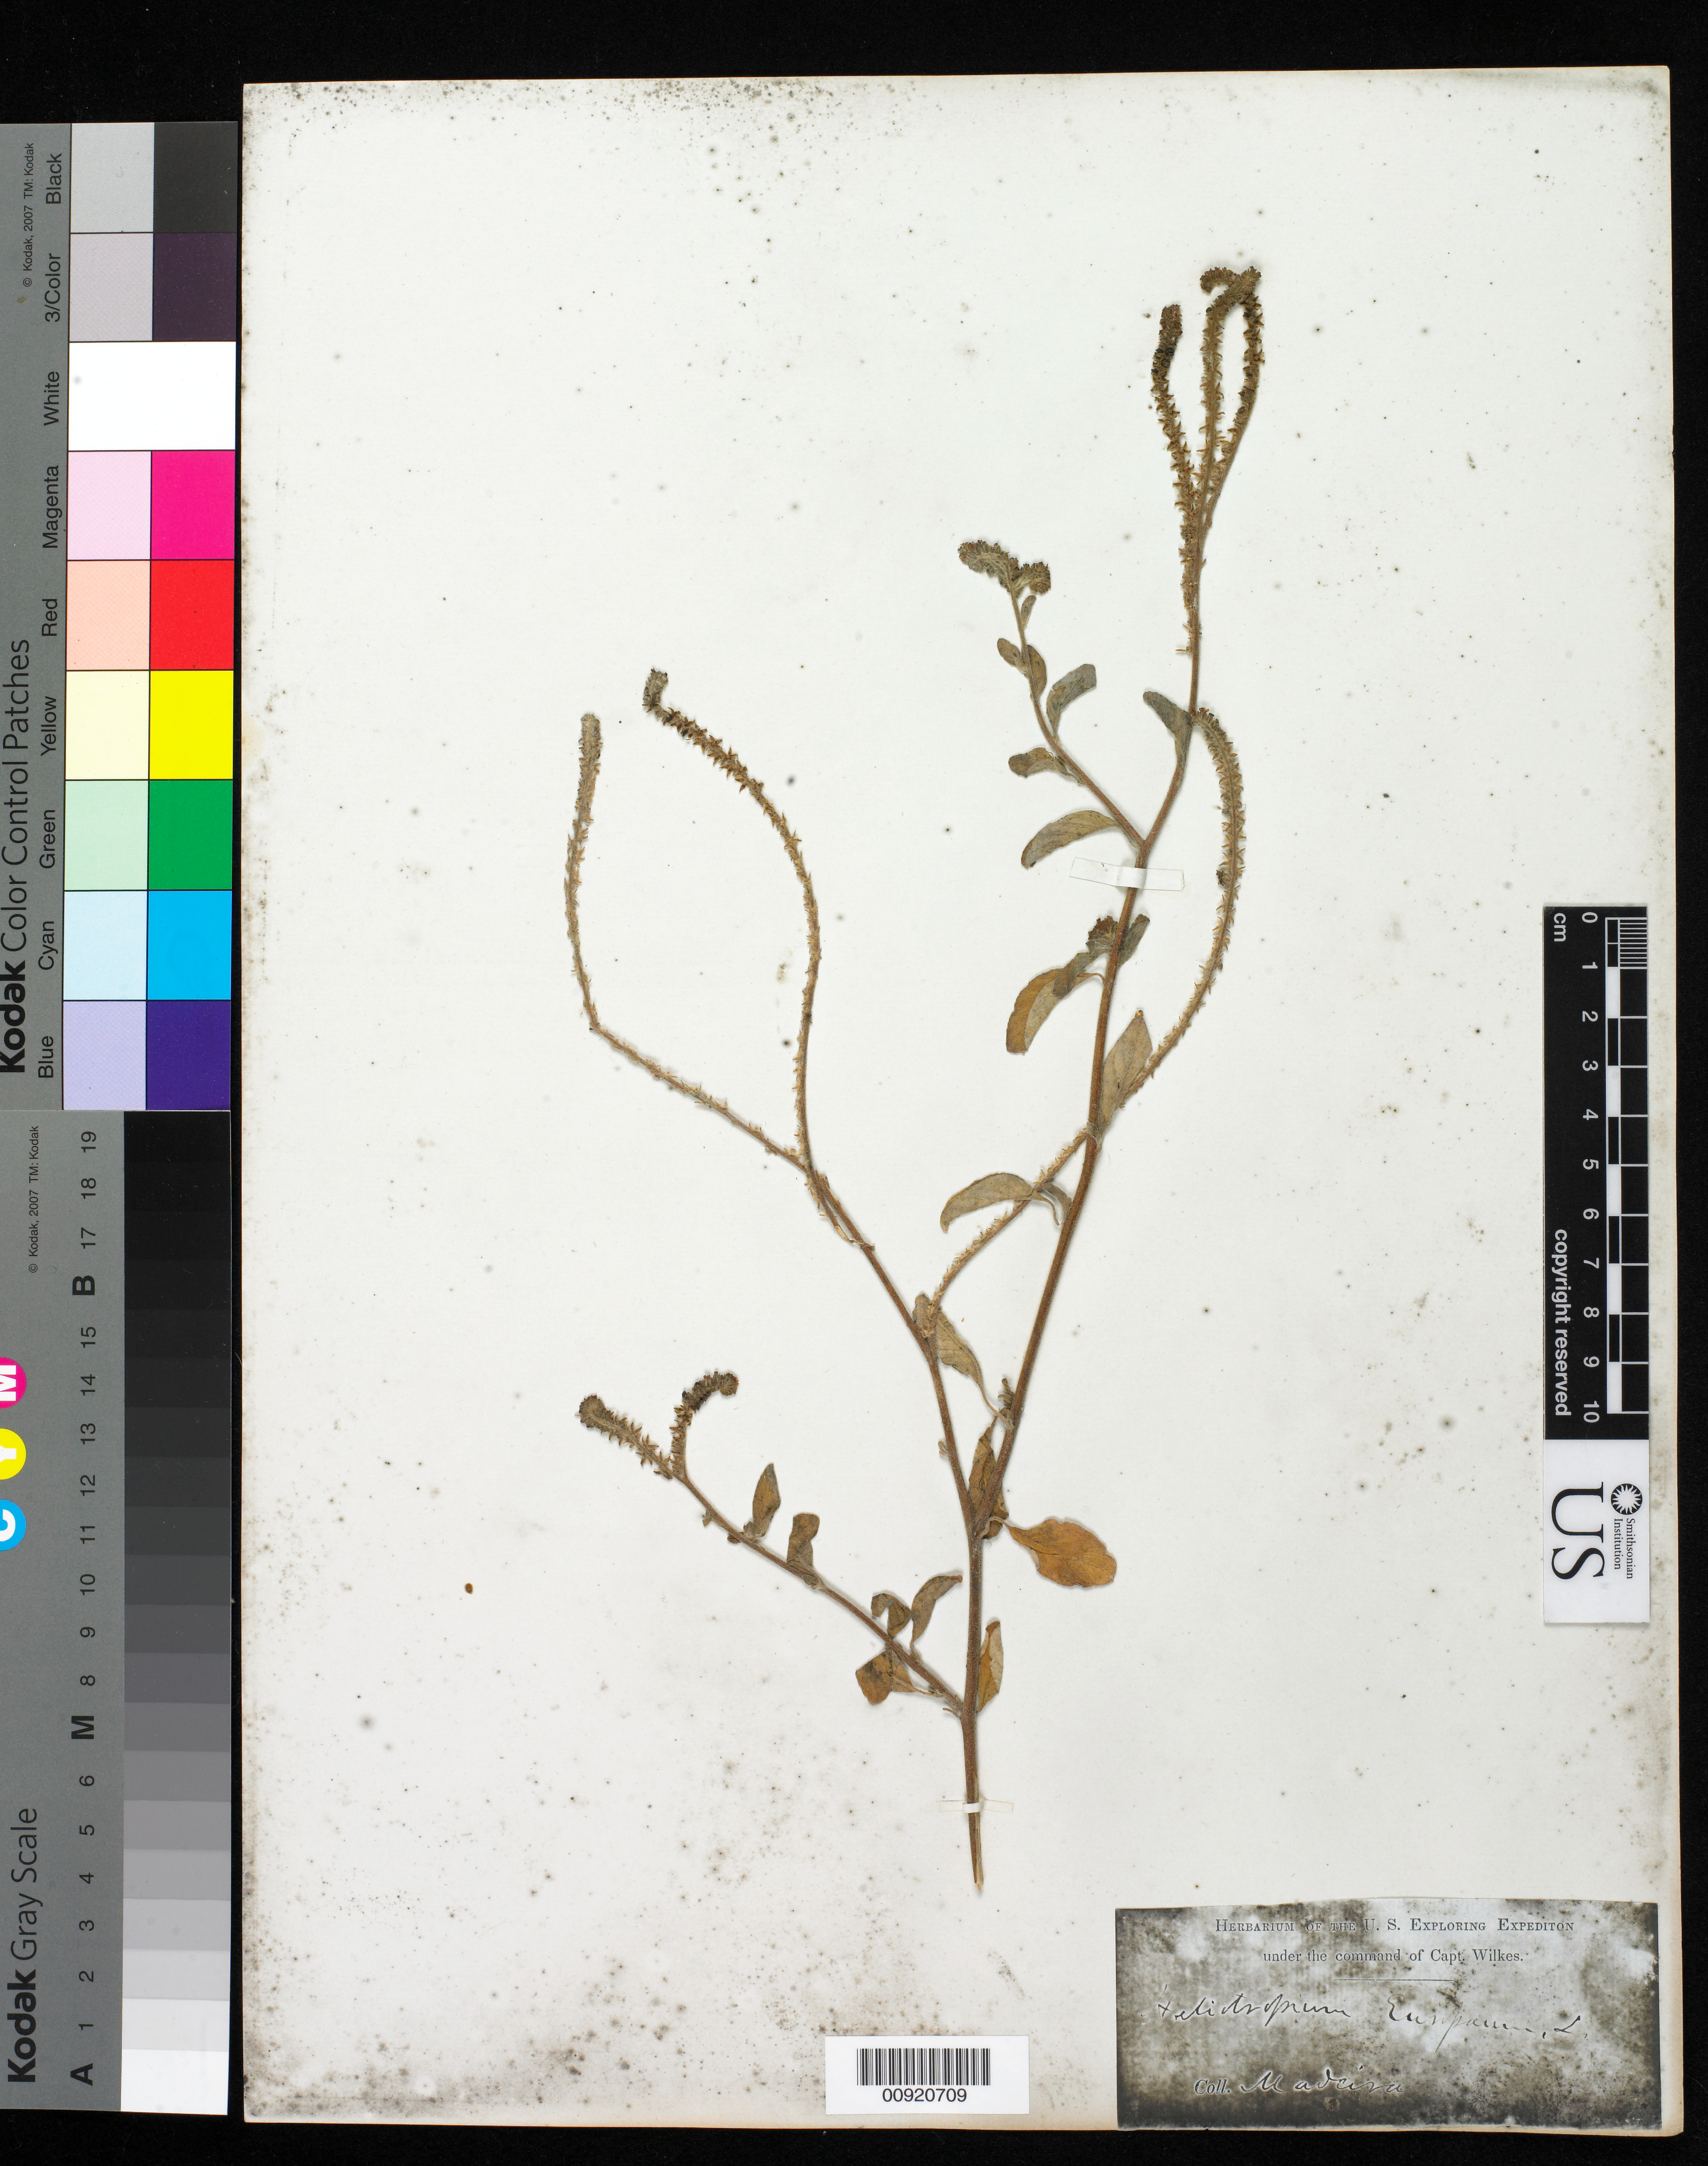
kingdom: Plantae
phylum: Tracheophyta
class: Magnoliopsida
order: Boraginales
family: Heliotropiaceae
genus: Heliotropium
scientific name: Heliotropium europaeum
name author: L.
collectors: Wilkes Explor. Exped.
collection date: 1838/1842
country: Portugal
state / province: Madeira (Aut. Reg.)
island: Madeira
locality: Funchal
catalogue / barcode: US 98779